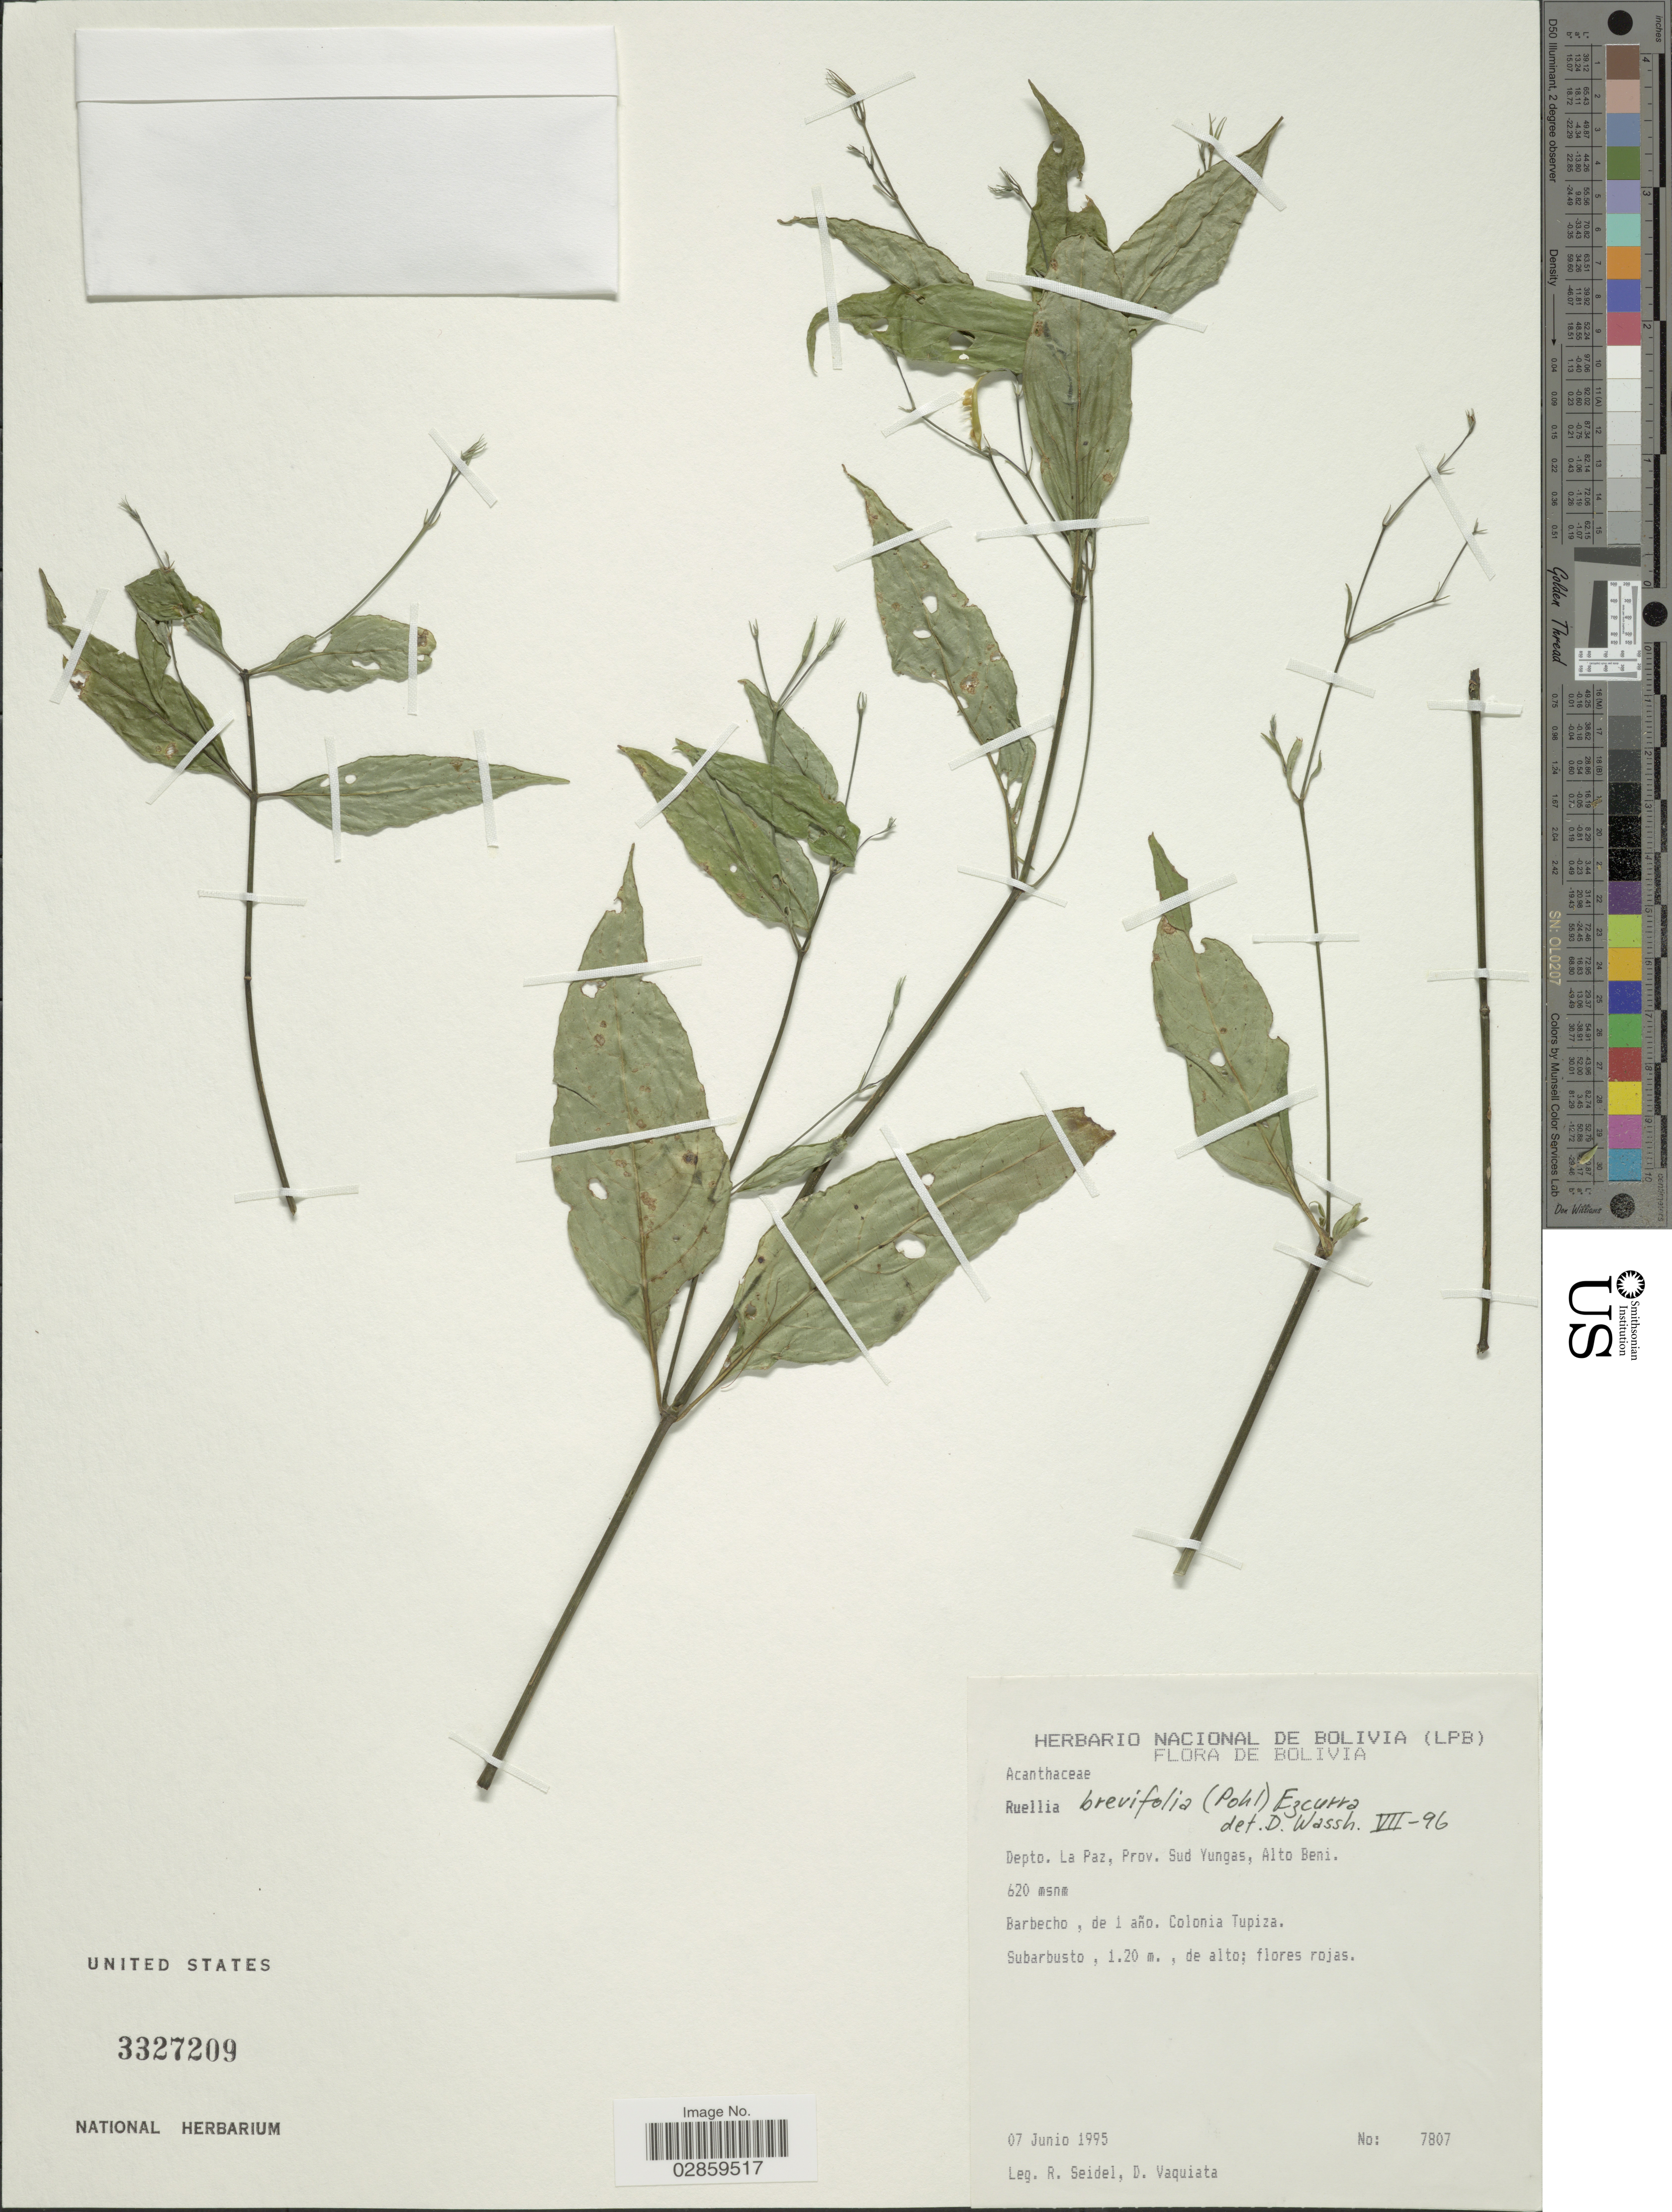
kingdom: Plantae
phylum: Tracheophyta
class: Magnoliopsida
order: Lamiales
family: Acanthaceae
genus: Ruellia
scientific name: Ruellia brevifolia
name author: (Pohl) C. Ezcurra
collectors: R. Seidel & D. Vaquiata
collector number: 7807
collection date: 1995-06-07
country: Bolivia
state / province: La Paz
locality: Depto. La Paz, Prov. Sud Yungas, Alto Beni, Barbecho, de 1 año. Colonia Tupiza.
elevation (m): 620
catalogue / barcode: US 3327209